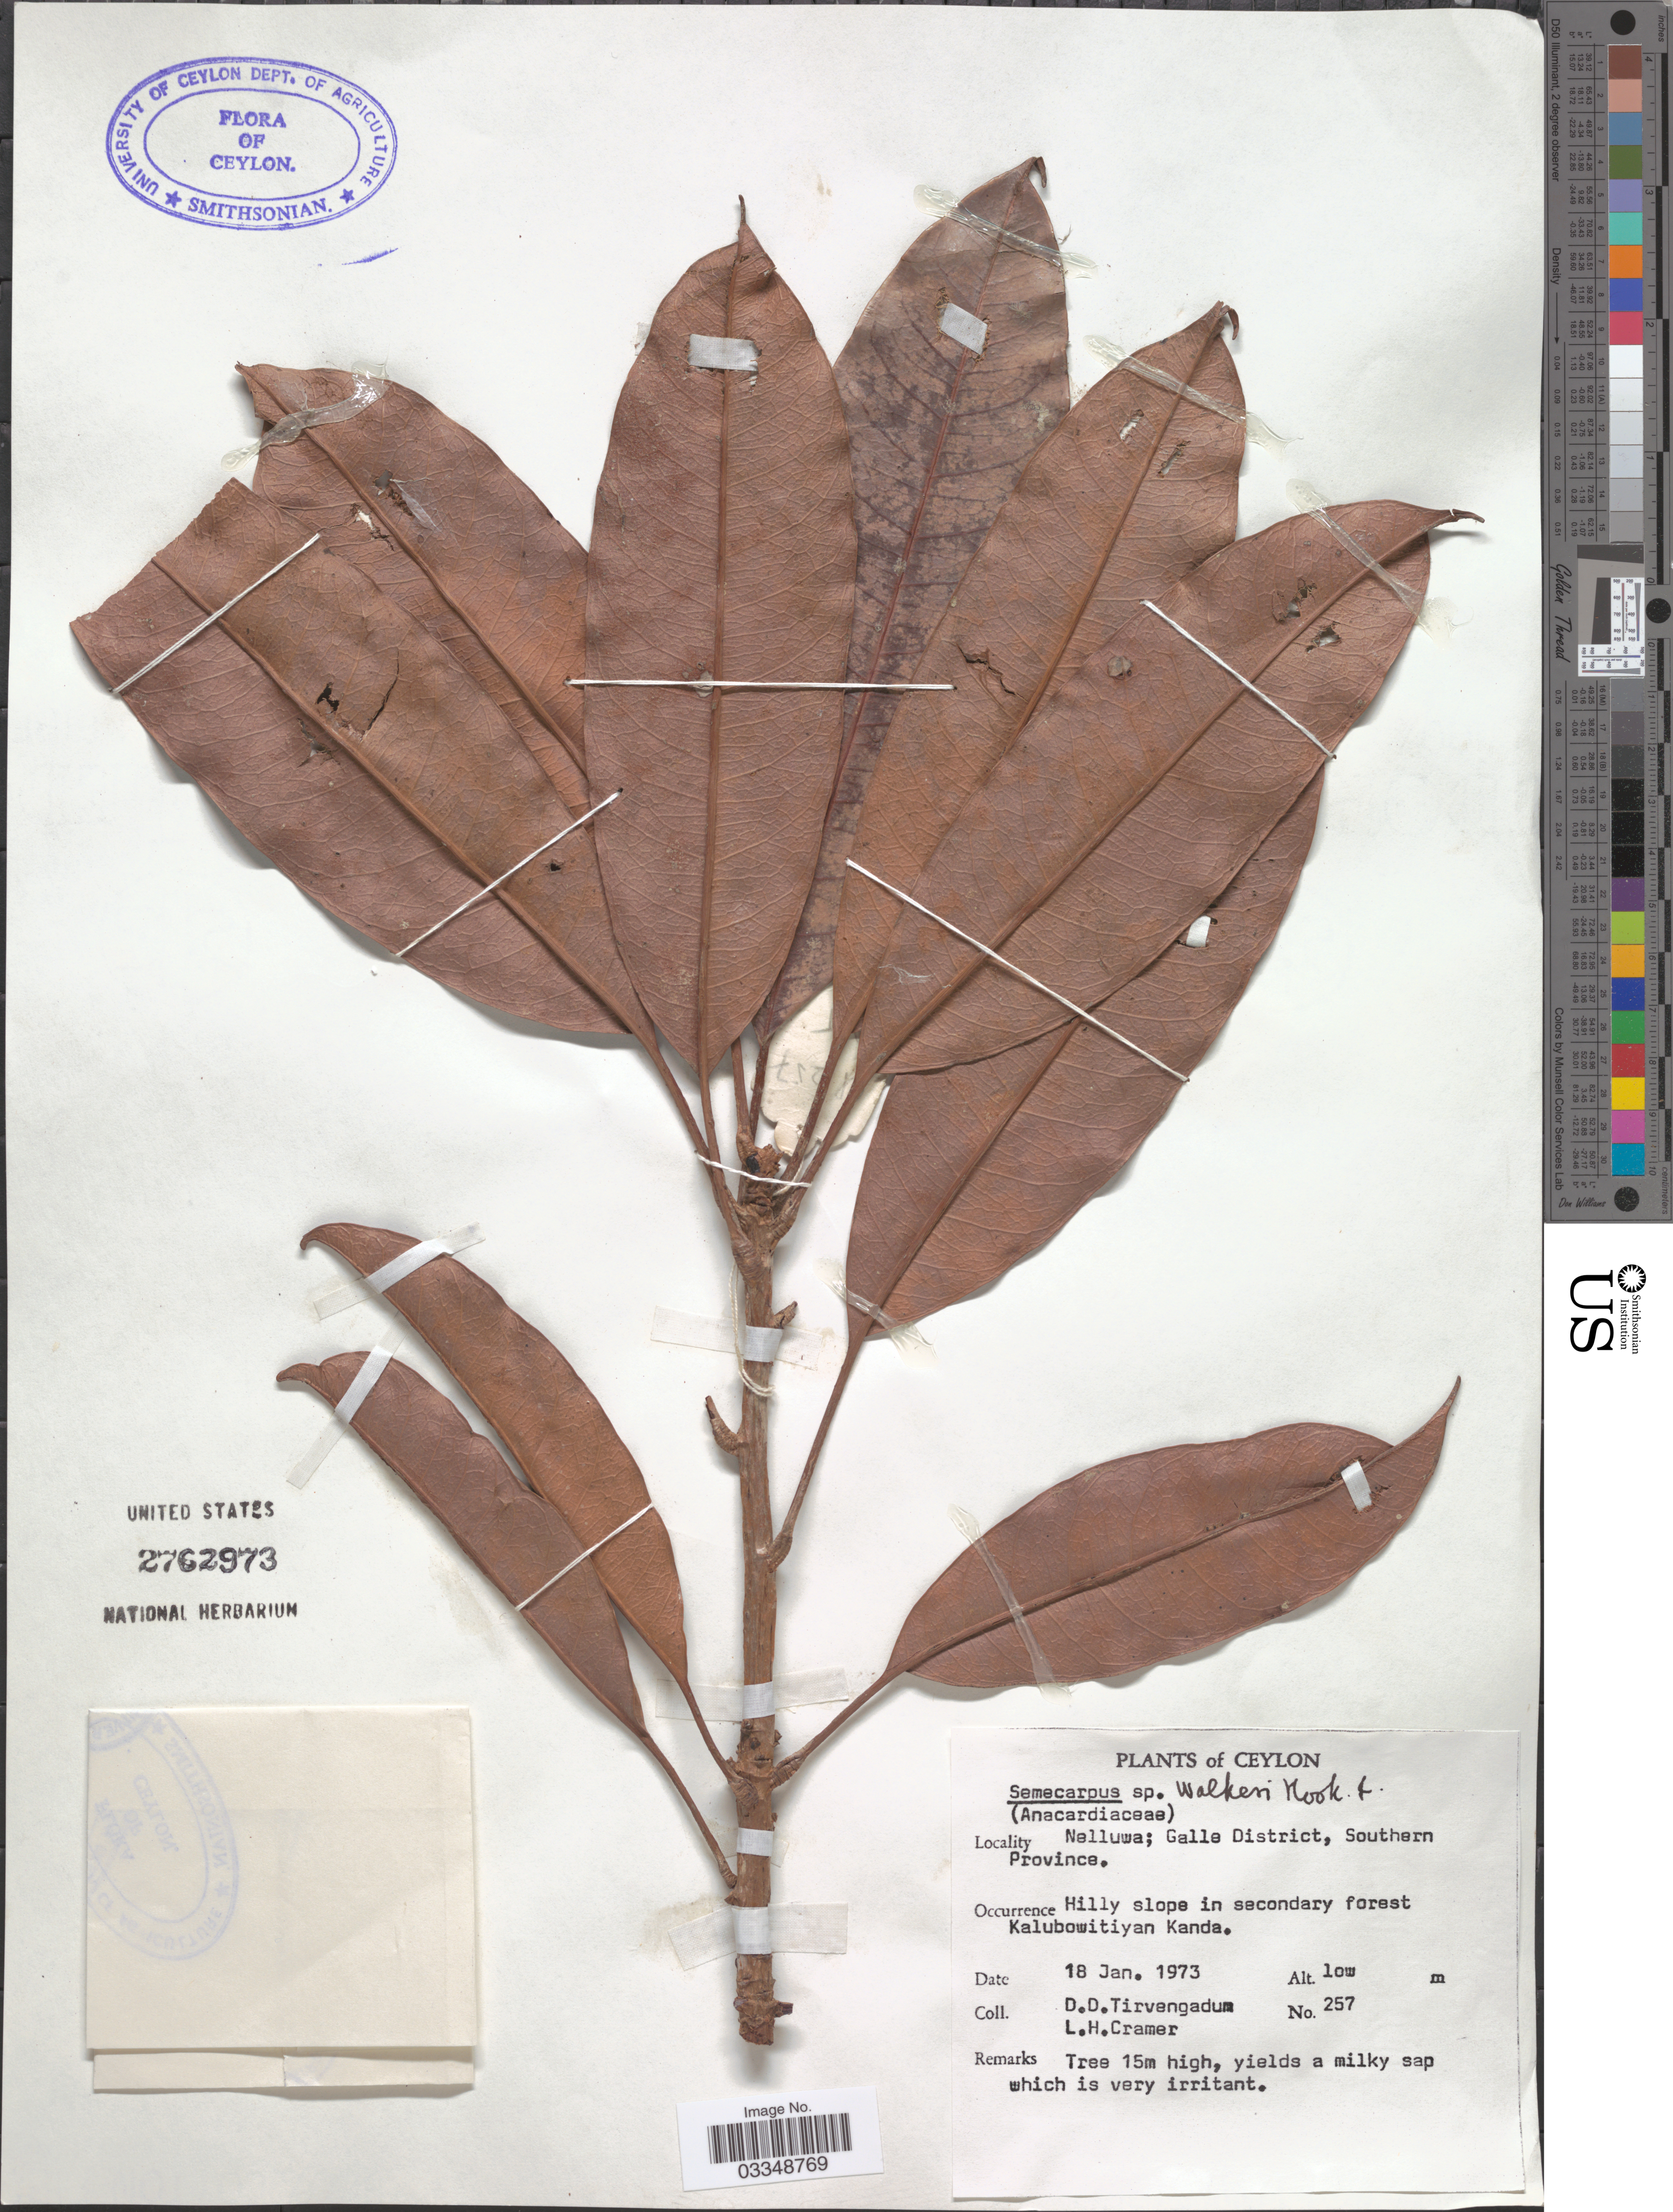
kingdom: Plantae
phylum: Tracheophyta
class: Magnoliopsida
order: Sapindales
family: Anacardiaceae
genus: Semecarpus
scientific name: Semecarpus walkeri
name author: Hook. f.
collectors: D. Tirvengadum & L. H. Cramer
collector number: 257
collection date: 1973-01-18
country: Sri Lanka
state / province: Southern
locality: Ceylon. Nelluwa; Galle District. Hilly slope in secondary forest Kalubowitiyan Kanda.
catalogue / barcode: US 2762973